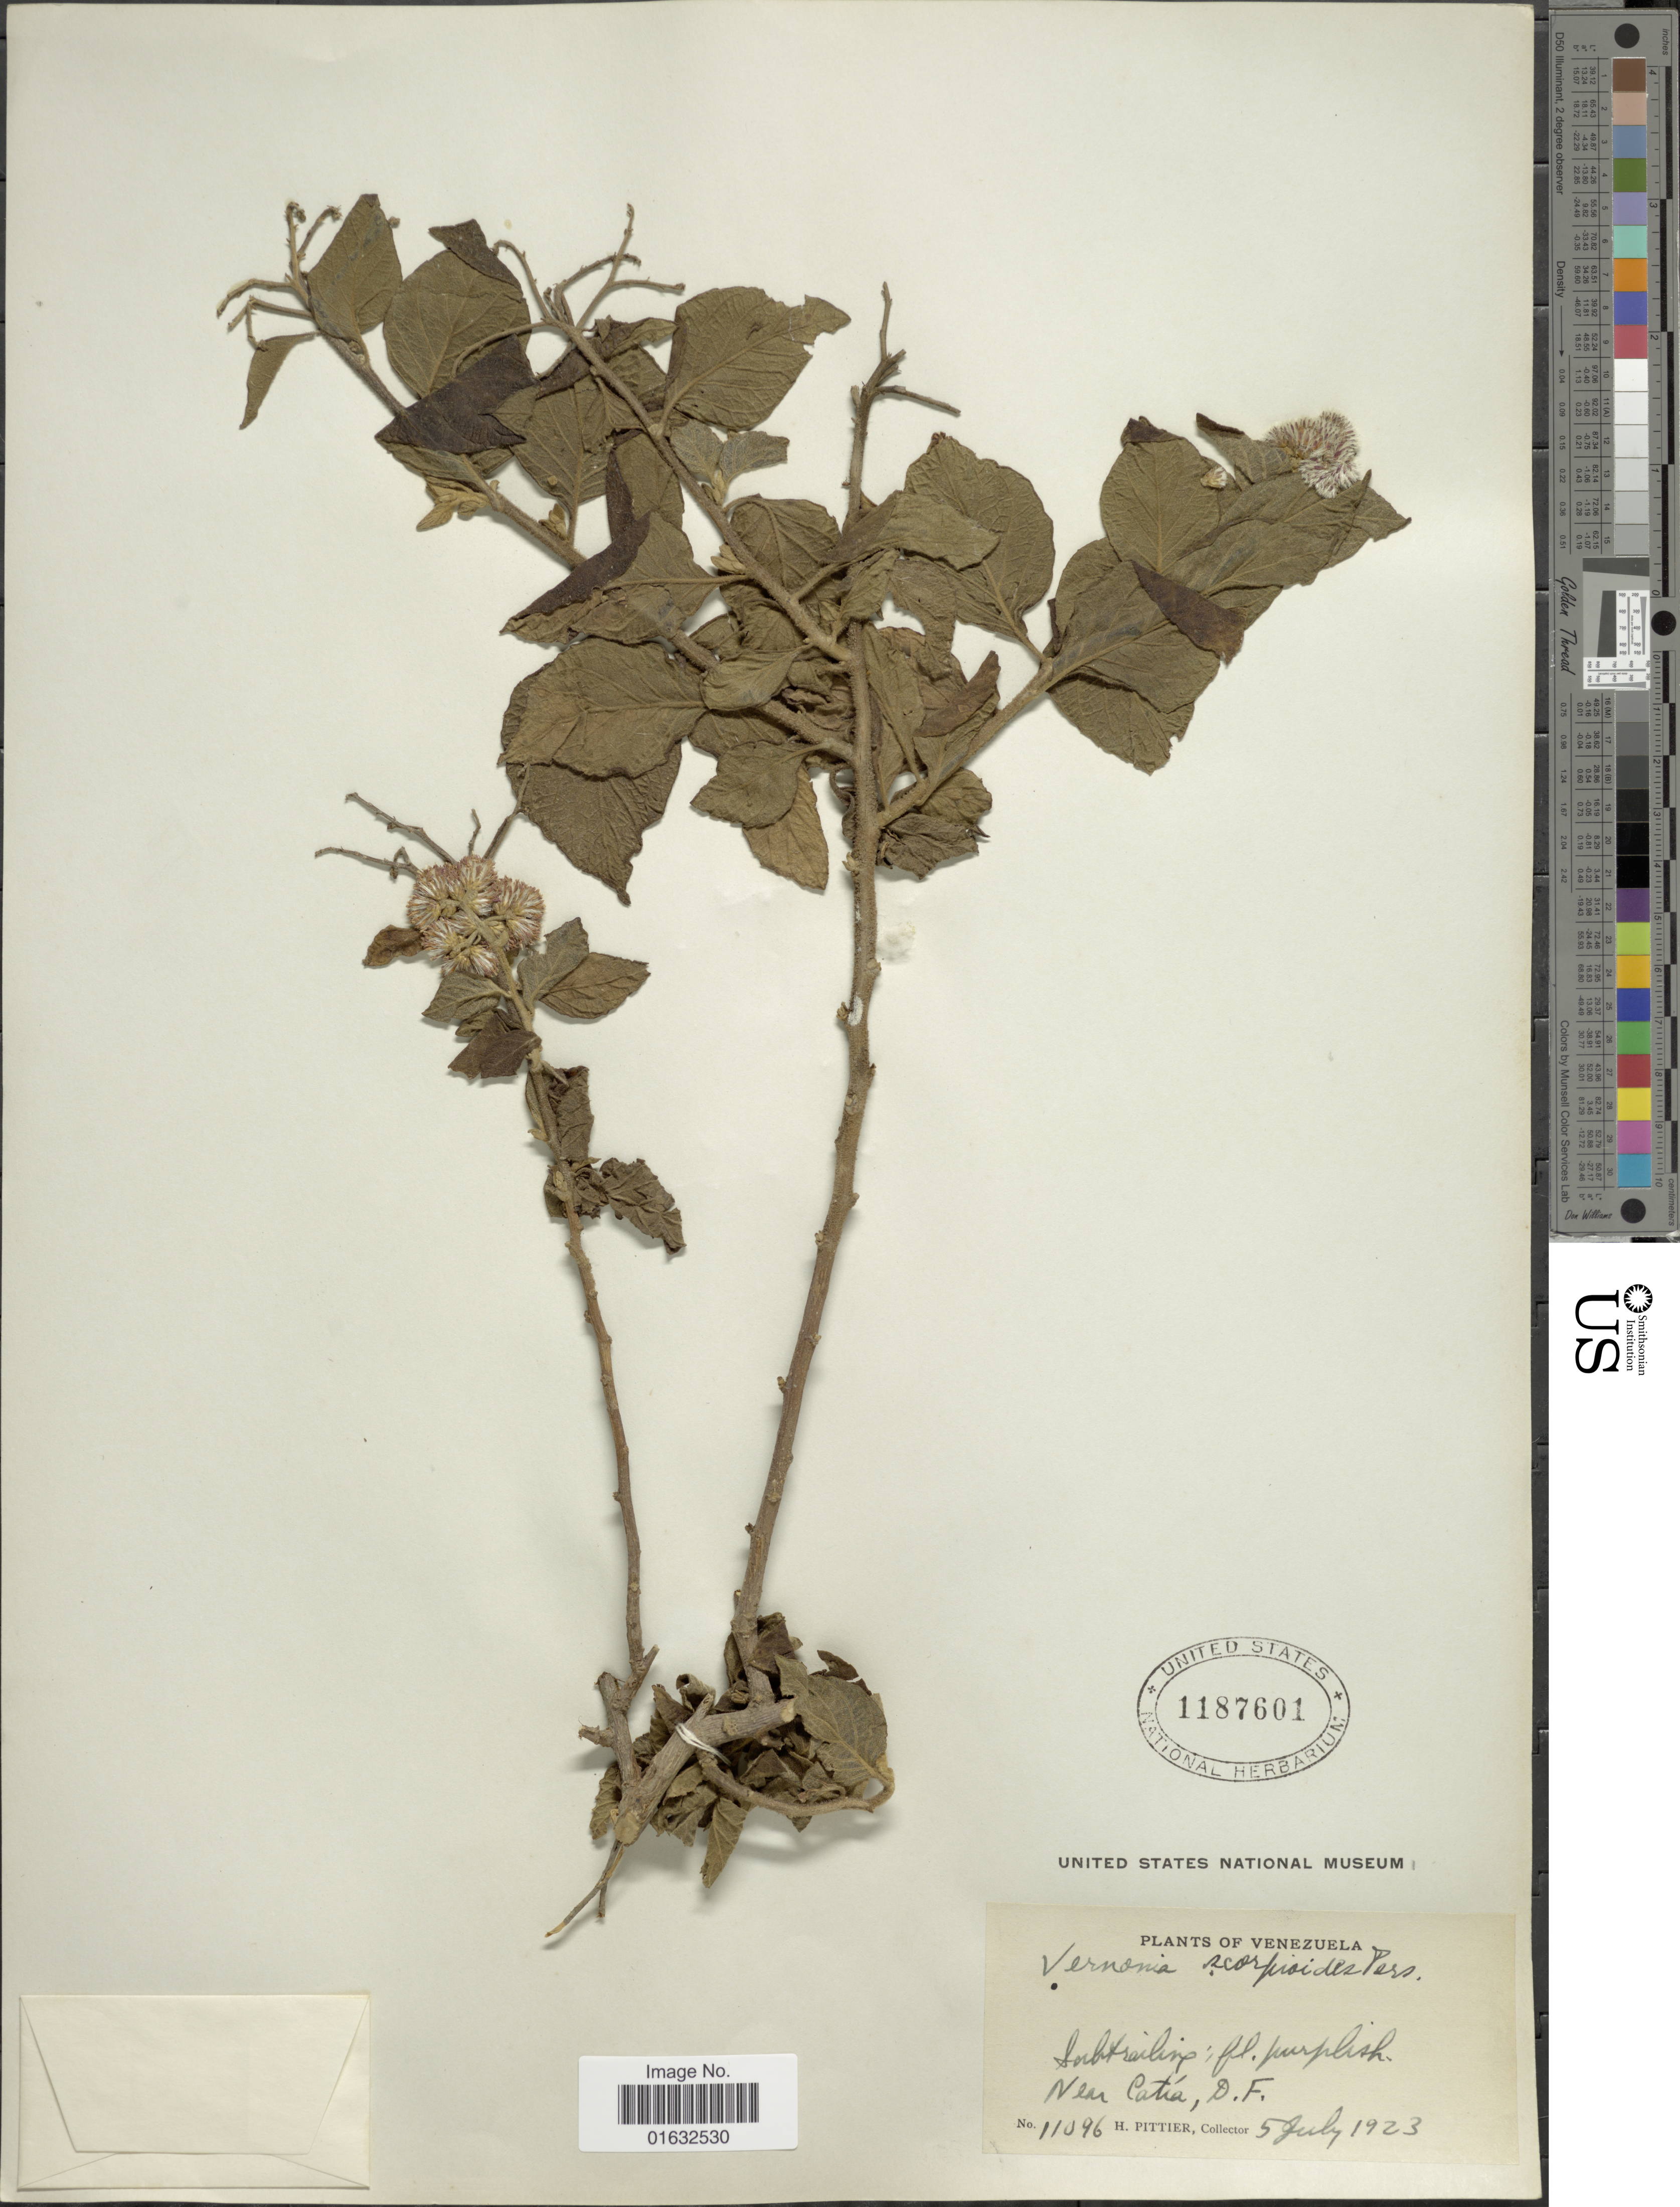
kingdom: Plantae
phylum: Tracheophyta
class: Magnoliopsida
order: Asterales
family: Asteraceae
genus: Cyrtocymura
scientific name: Cyrtocymura scorpioides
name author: (Lam.) H. Rob.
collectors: H. F. Pittier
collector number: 11096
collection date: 1923-07-05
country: Venezuela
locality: Near Catía, D. F.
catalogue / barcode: US 1187601